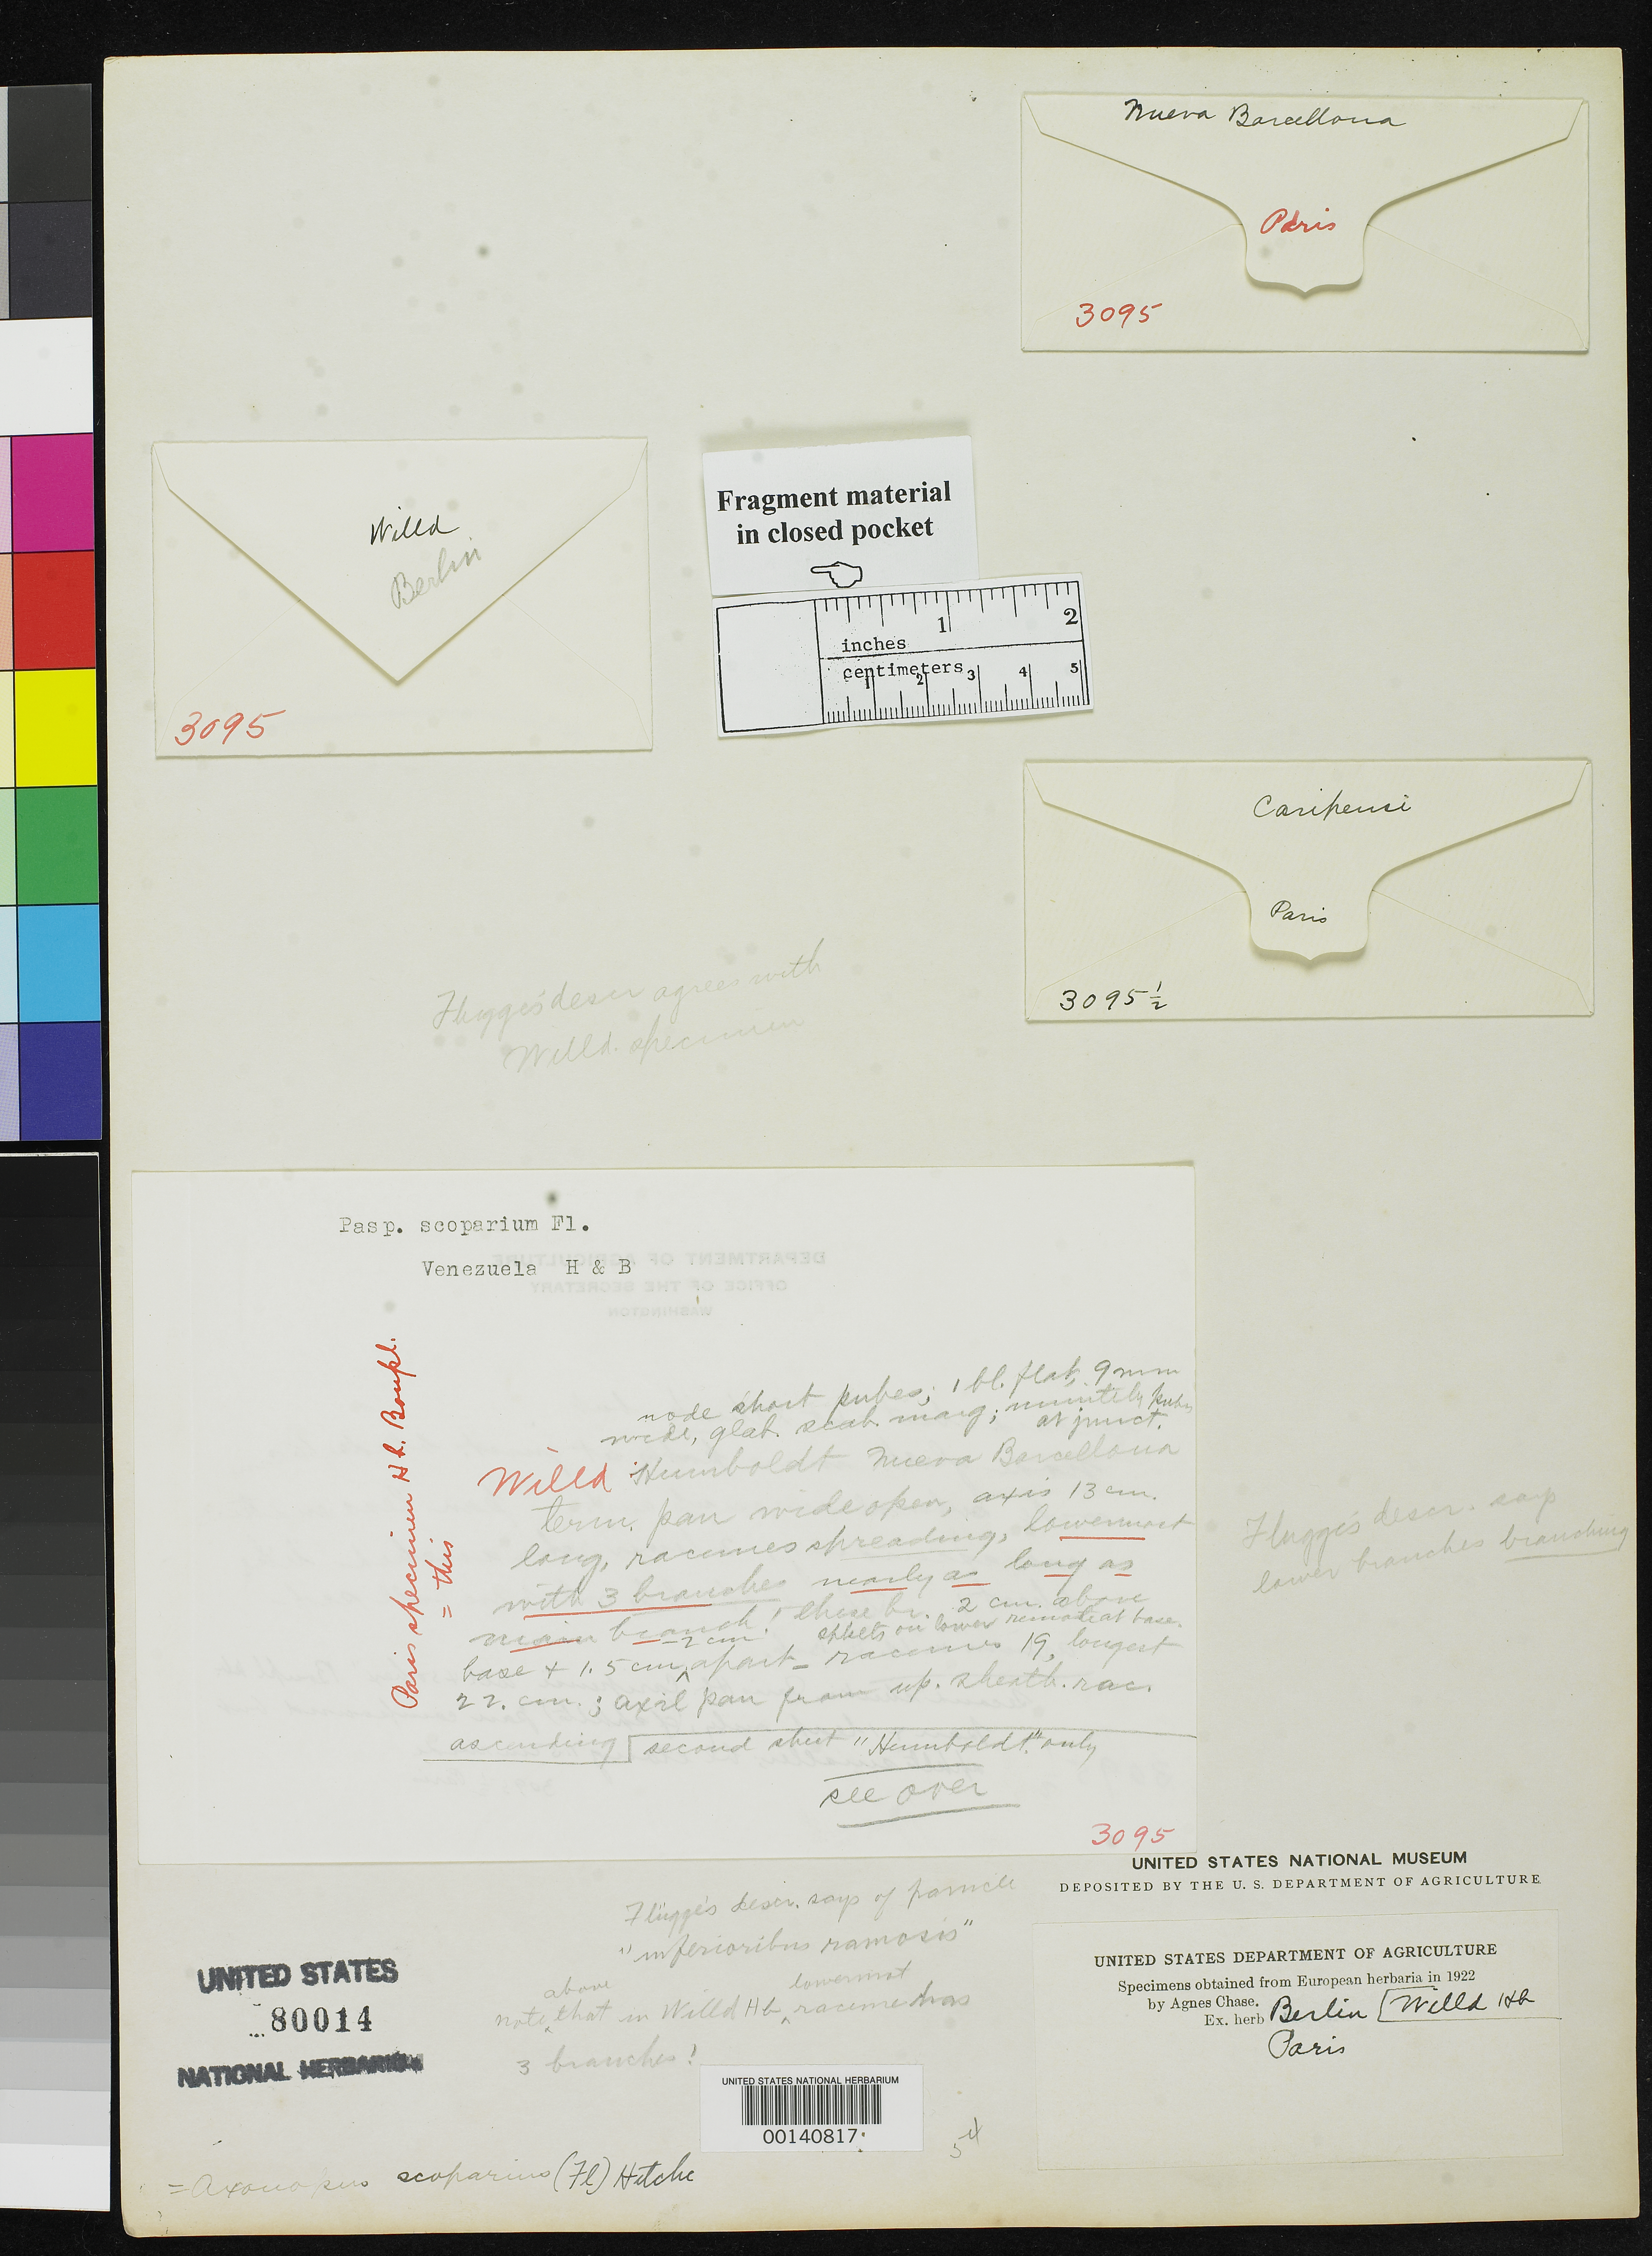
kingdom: Plantae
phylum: Tracheophyta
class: Liliopsida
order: Poales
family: Poaceae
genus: Paspalum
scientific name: Paspalum scoparium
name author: Humb. & Bonpl. ex Flüggé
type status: Type Fragment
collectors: F. W. Humboldt & A. J. A. Bonpland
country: Venezuela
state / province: Mérida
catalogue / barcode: US 80014